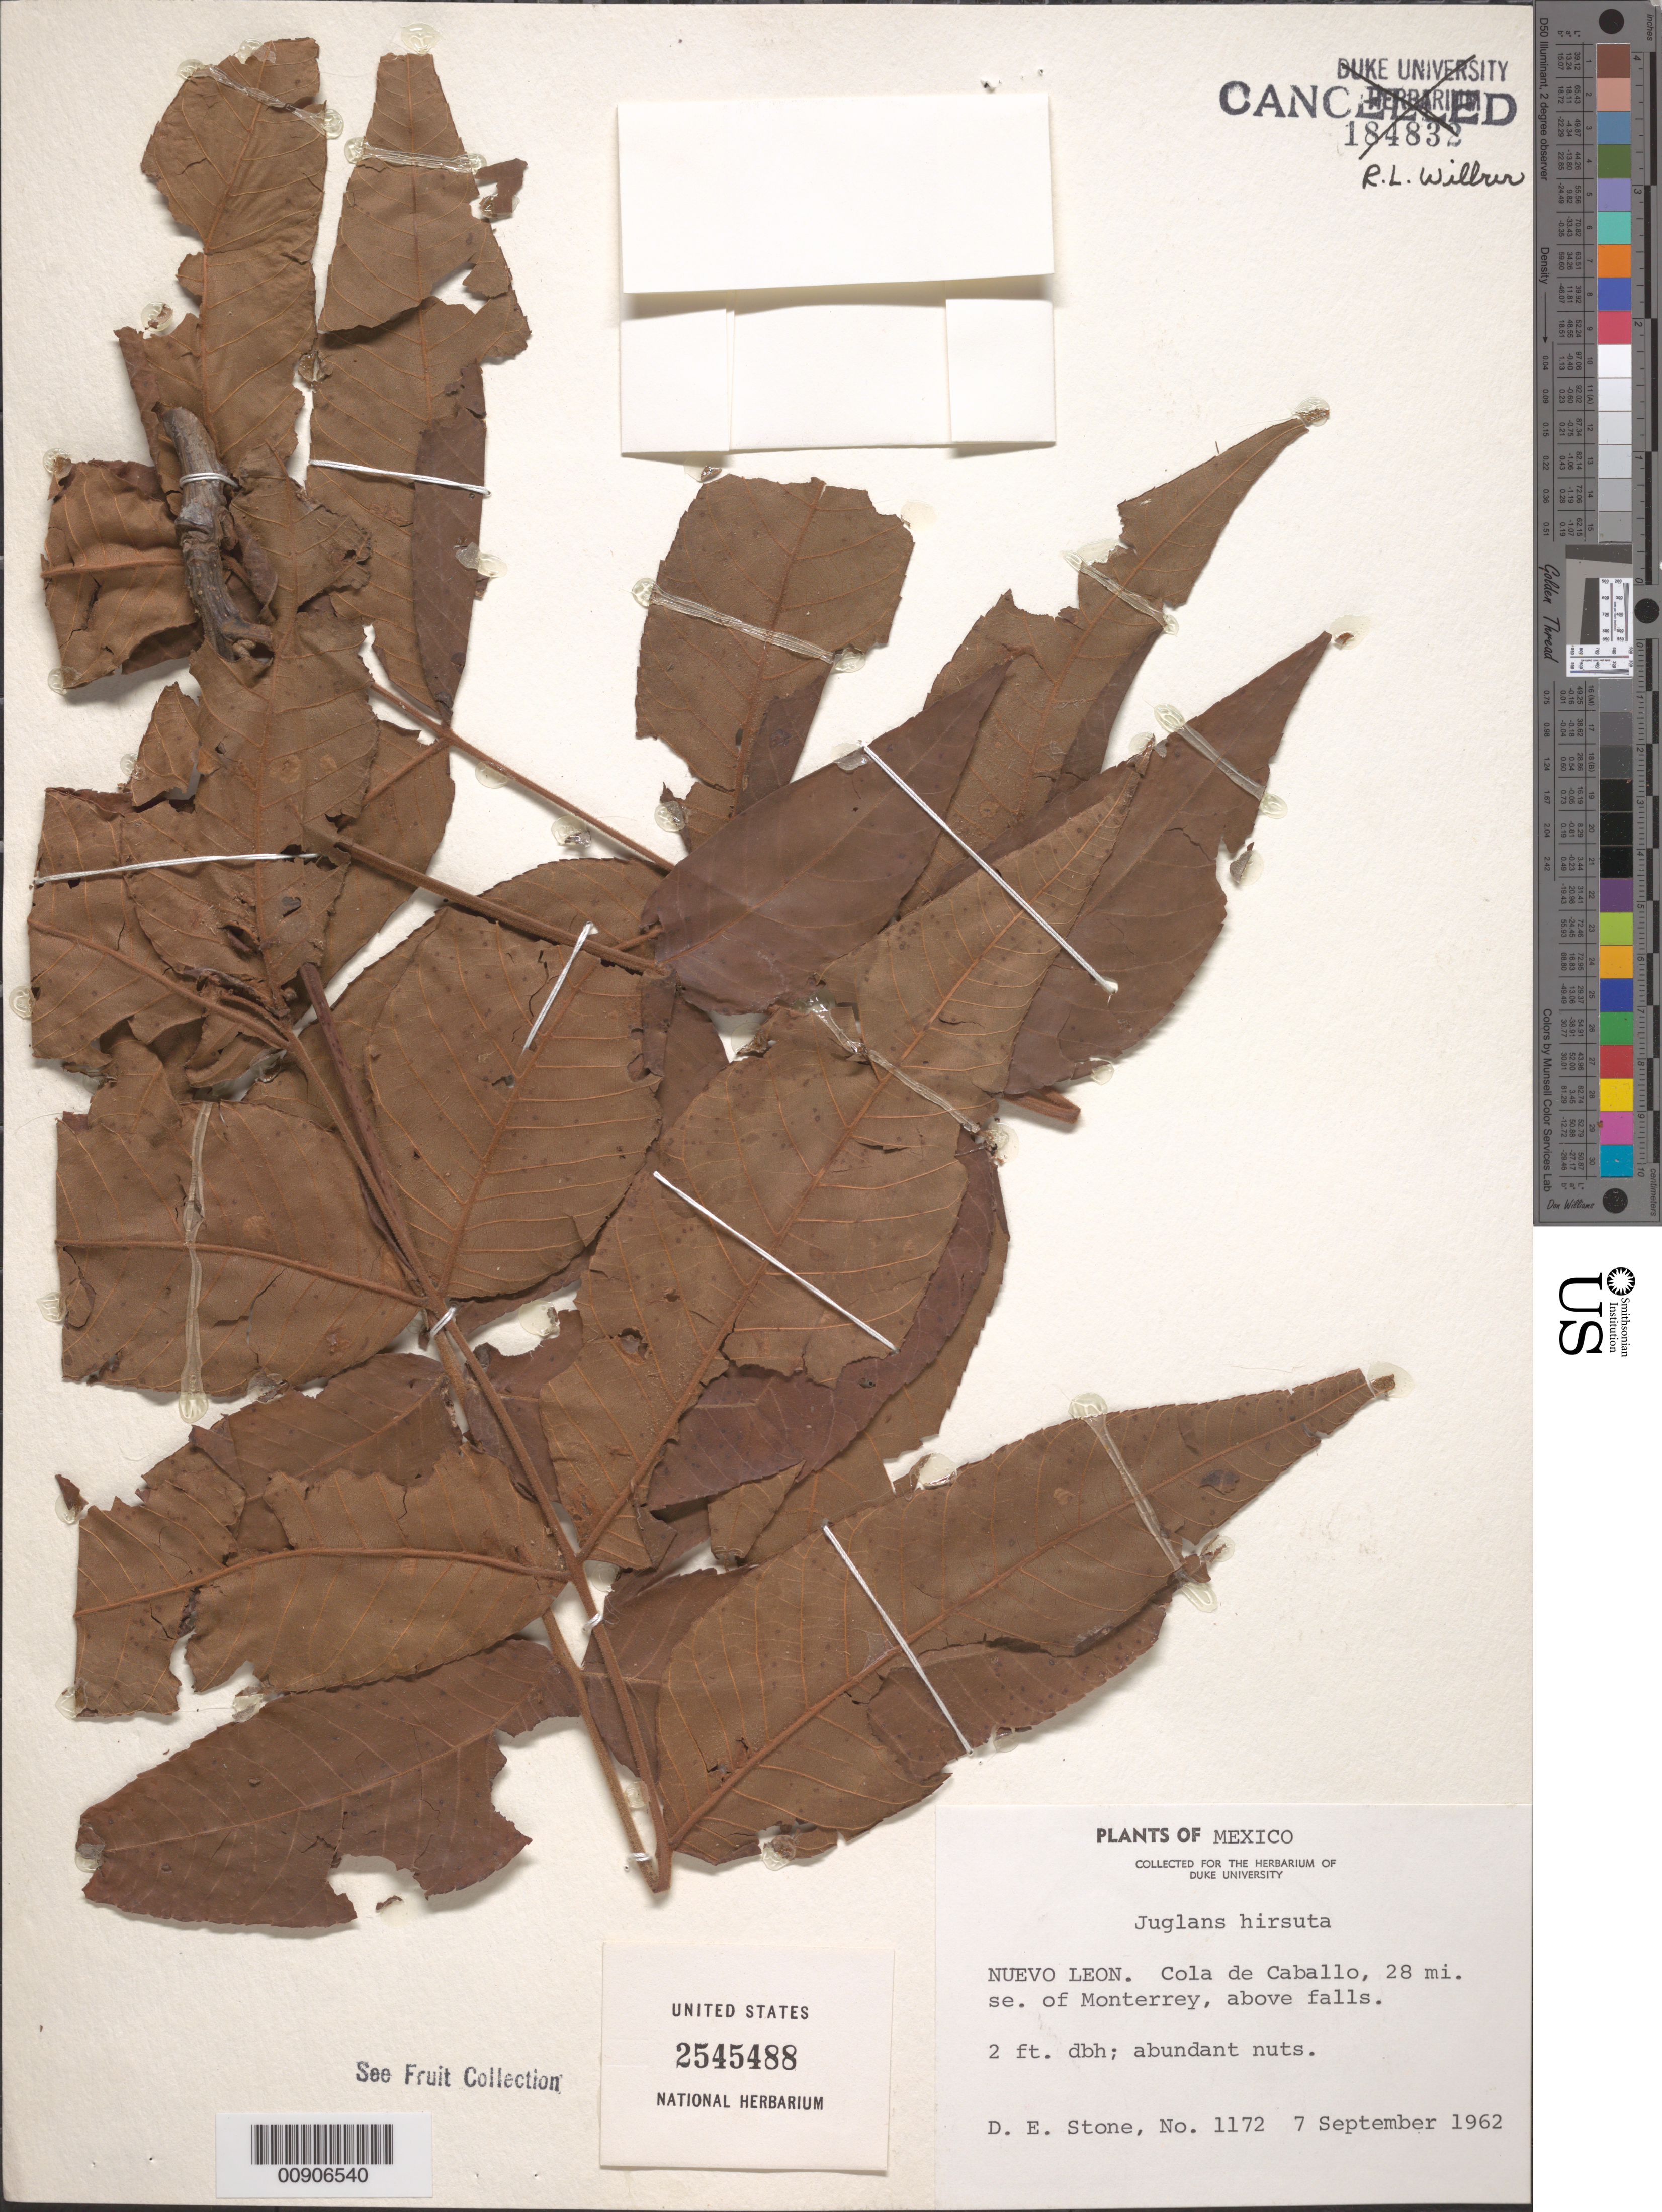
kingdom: Plantae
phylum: Tracheophyta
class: Magnoliopsida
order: Fagales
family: Juglandaceae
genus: Juglans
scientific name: Juglans hirsuta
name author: W.E. Manning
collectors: D. E. Stone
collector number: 1172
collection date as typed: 07 Sep 1962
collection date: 1962-09-07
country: Mexico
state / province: Nuevo León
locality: Nuevo León. Cola de Caballo, 28 mi. SE of Monterrey, above falls.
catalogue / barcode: US 2545488